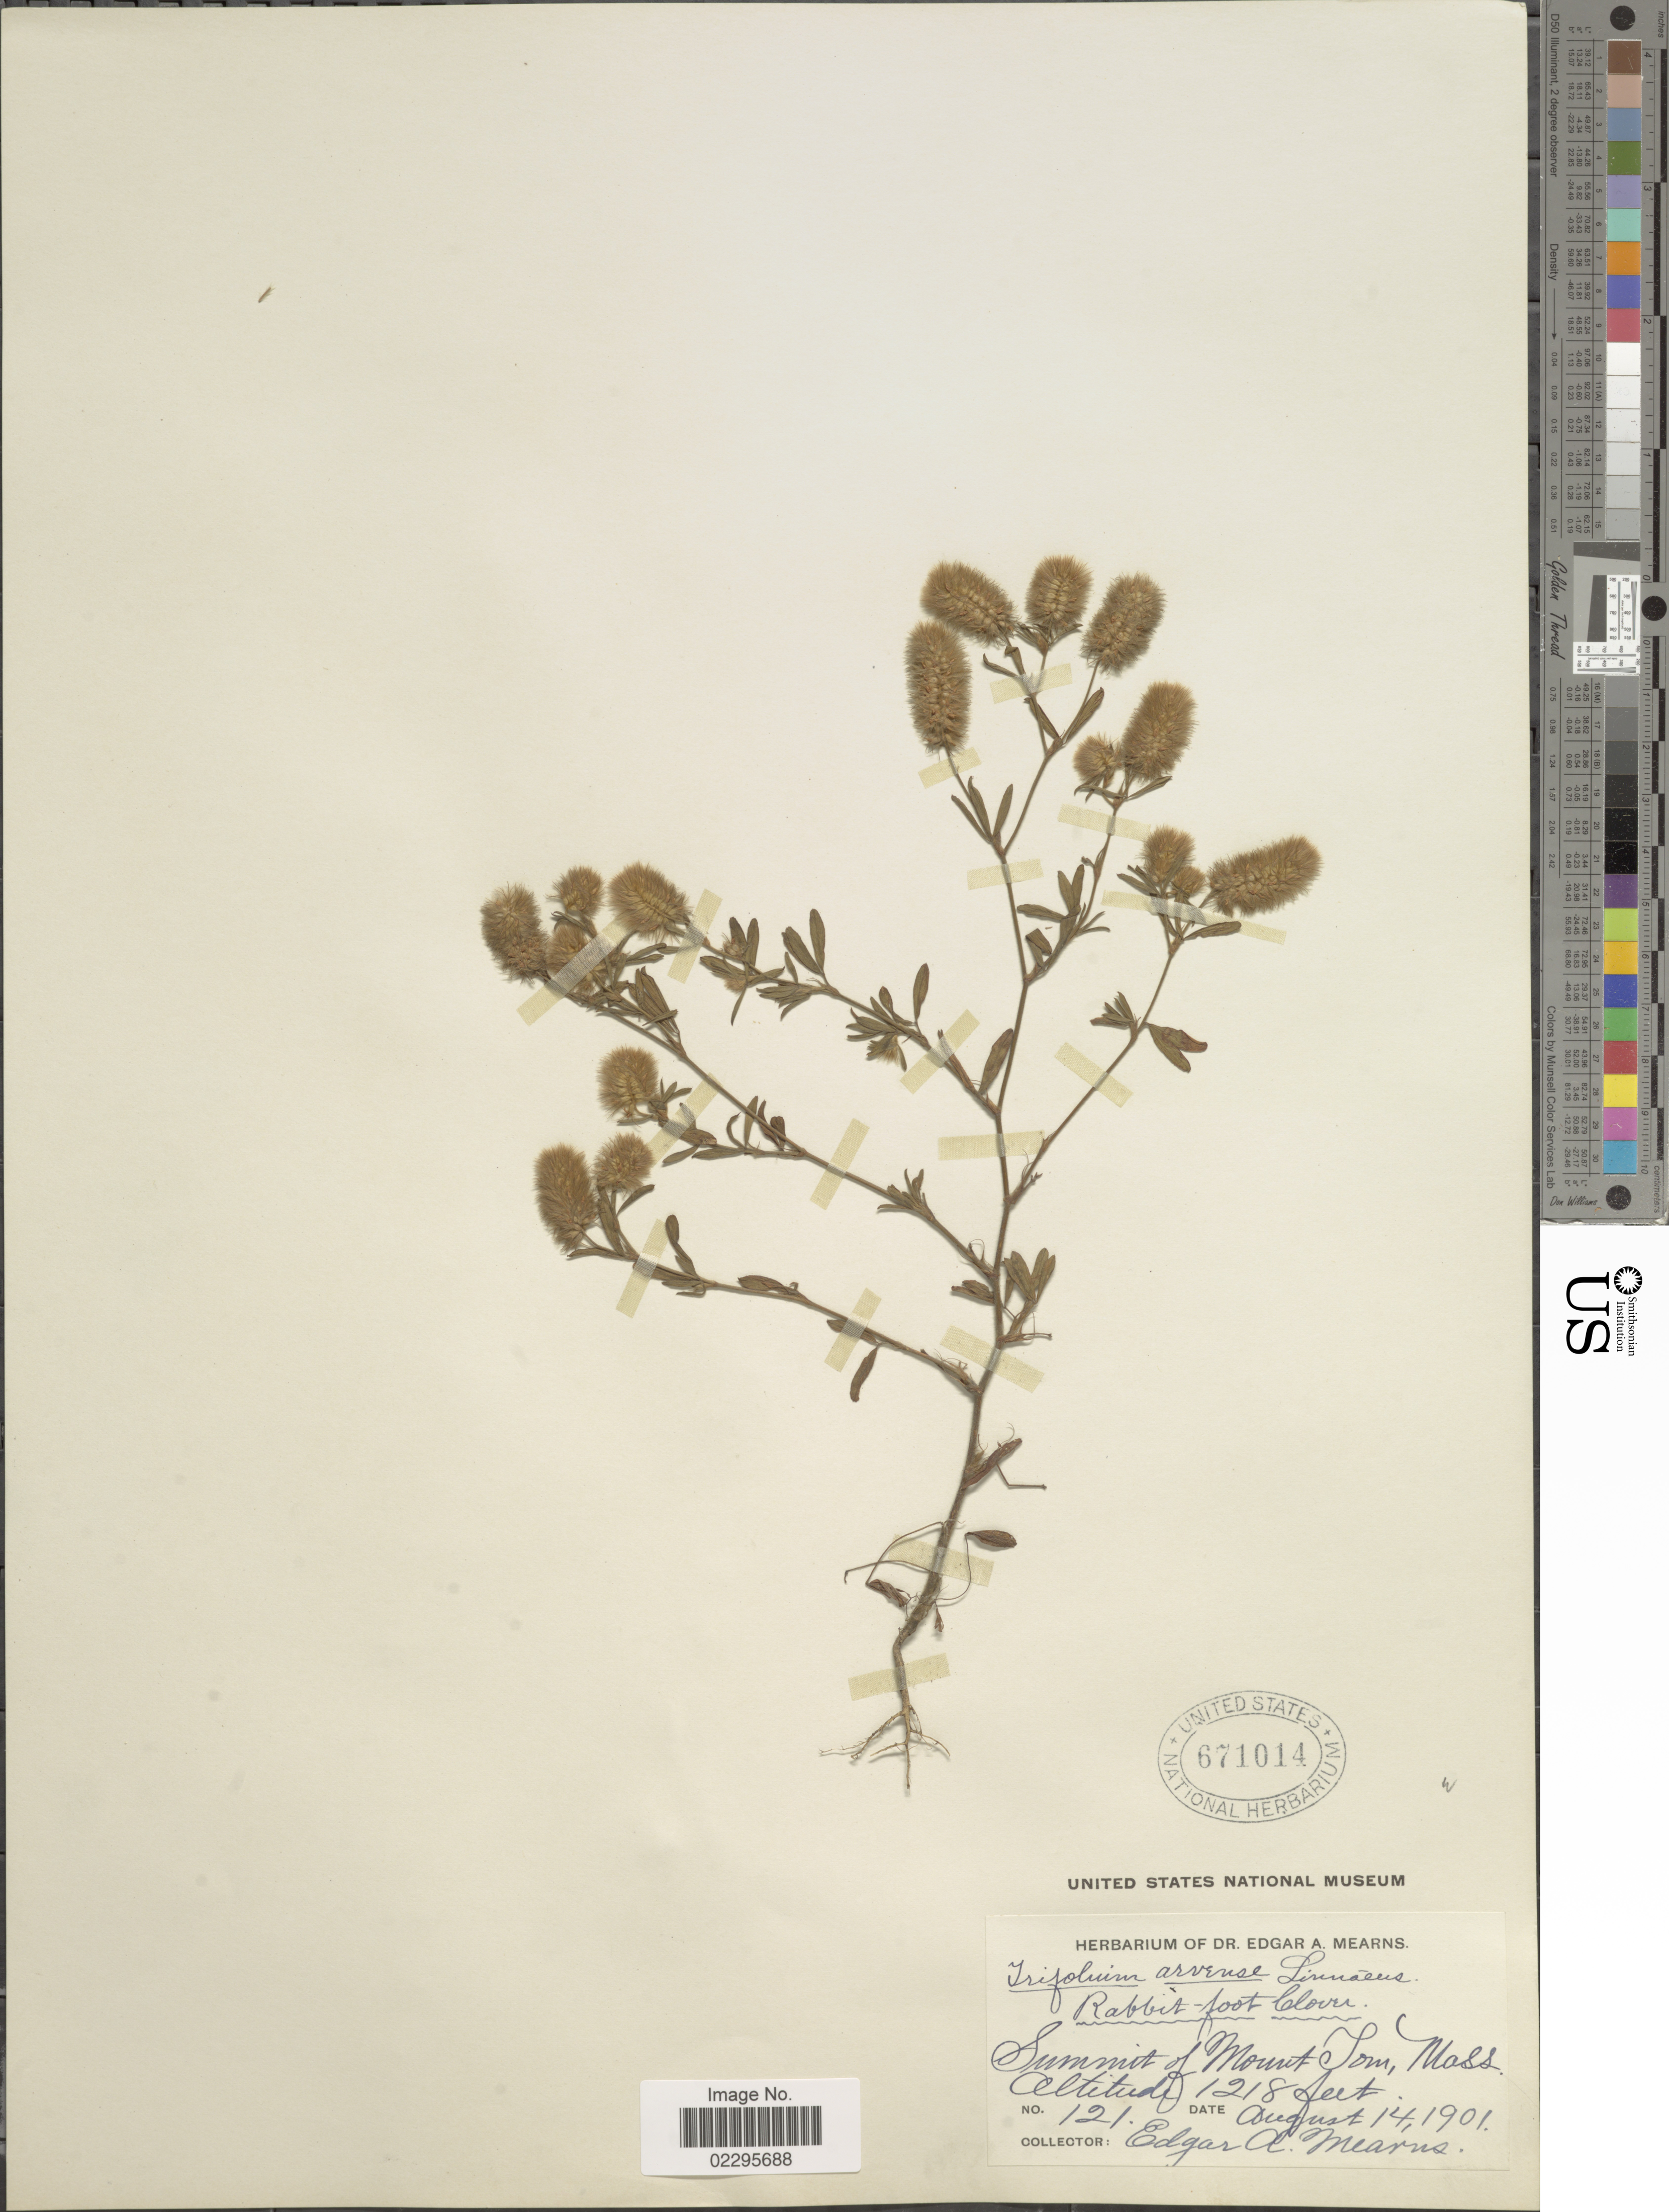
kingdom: Plantae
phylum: Tracheophyta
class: Magnoliopsida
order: Fabales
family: Fabaceae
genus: Trifolium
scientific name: Trifolium arvense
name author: L.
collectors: E. A. Mearns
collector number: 121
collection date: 1901-08-14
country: United States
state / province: Massachusetts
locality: Summit of Mount Tom.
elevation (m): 371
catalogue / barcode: US 671014